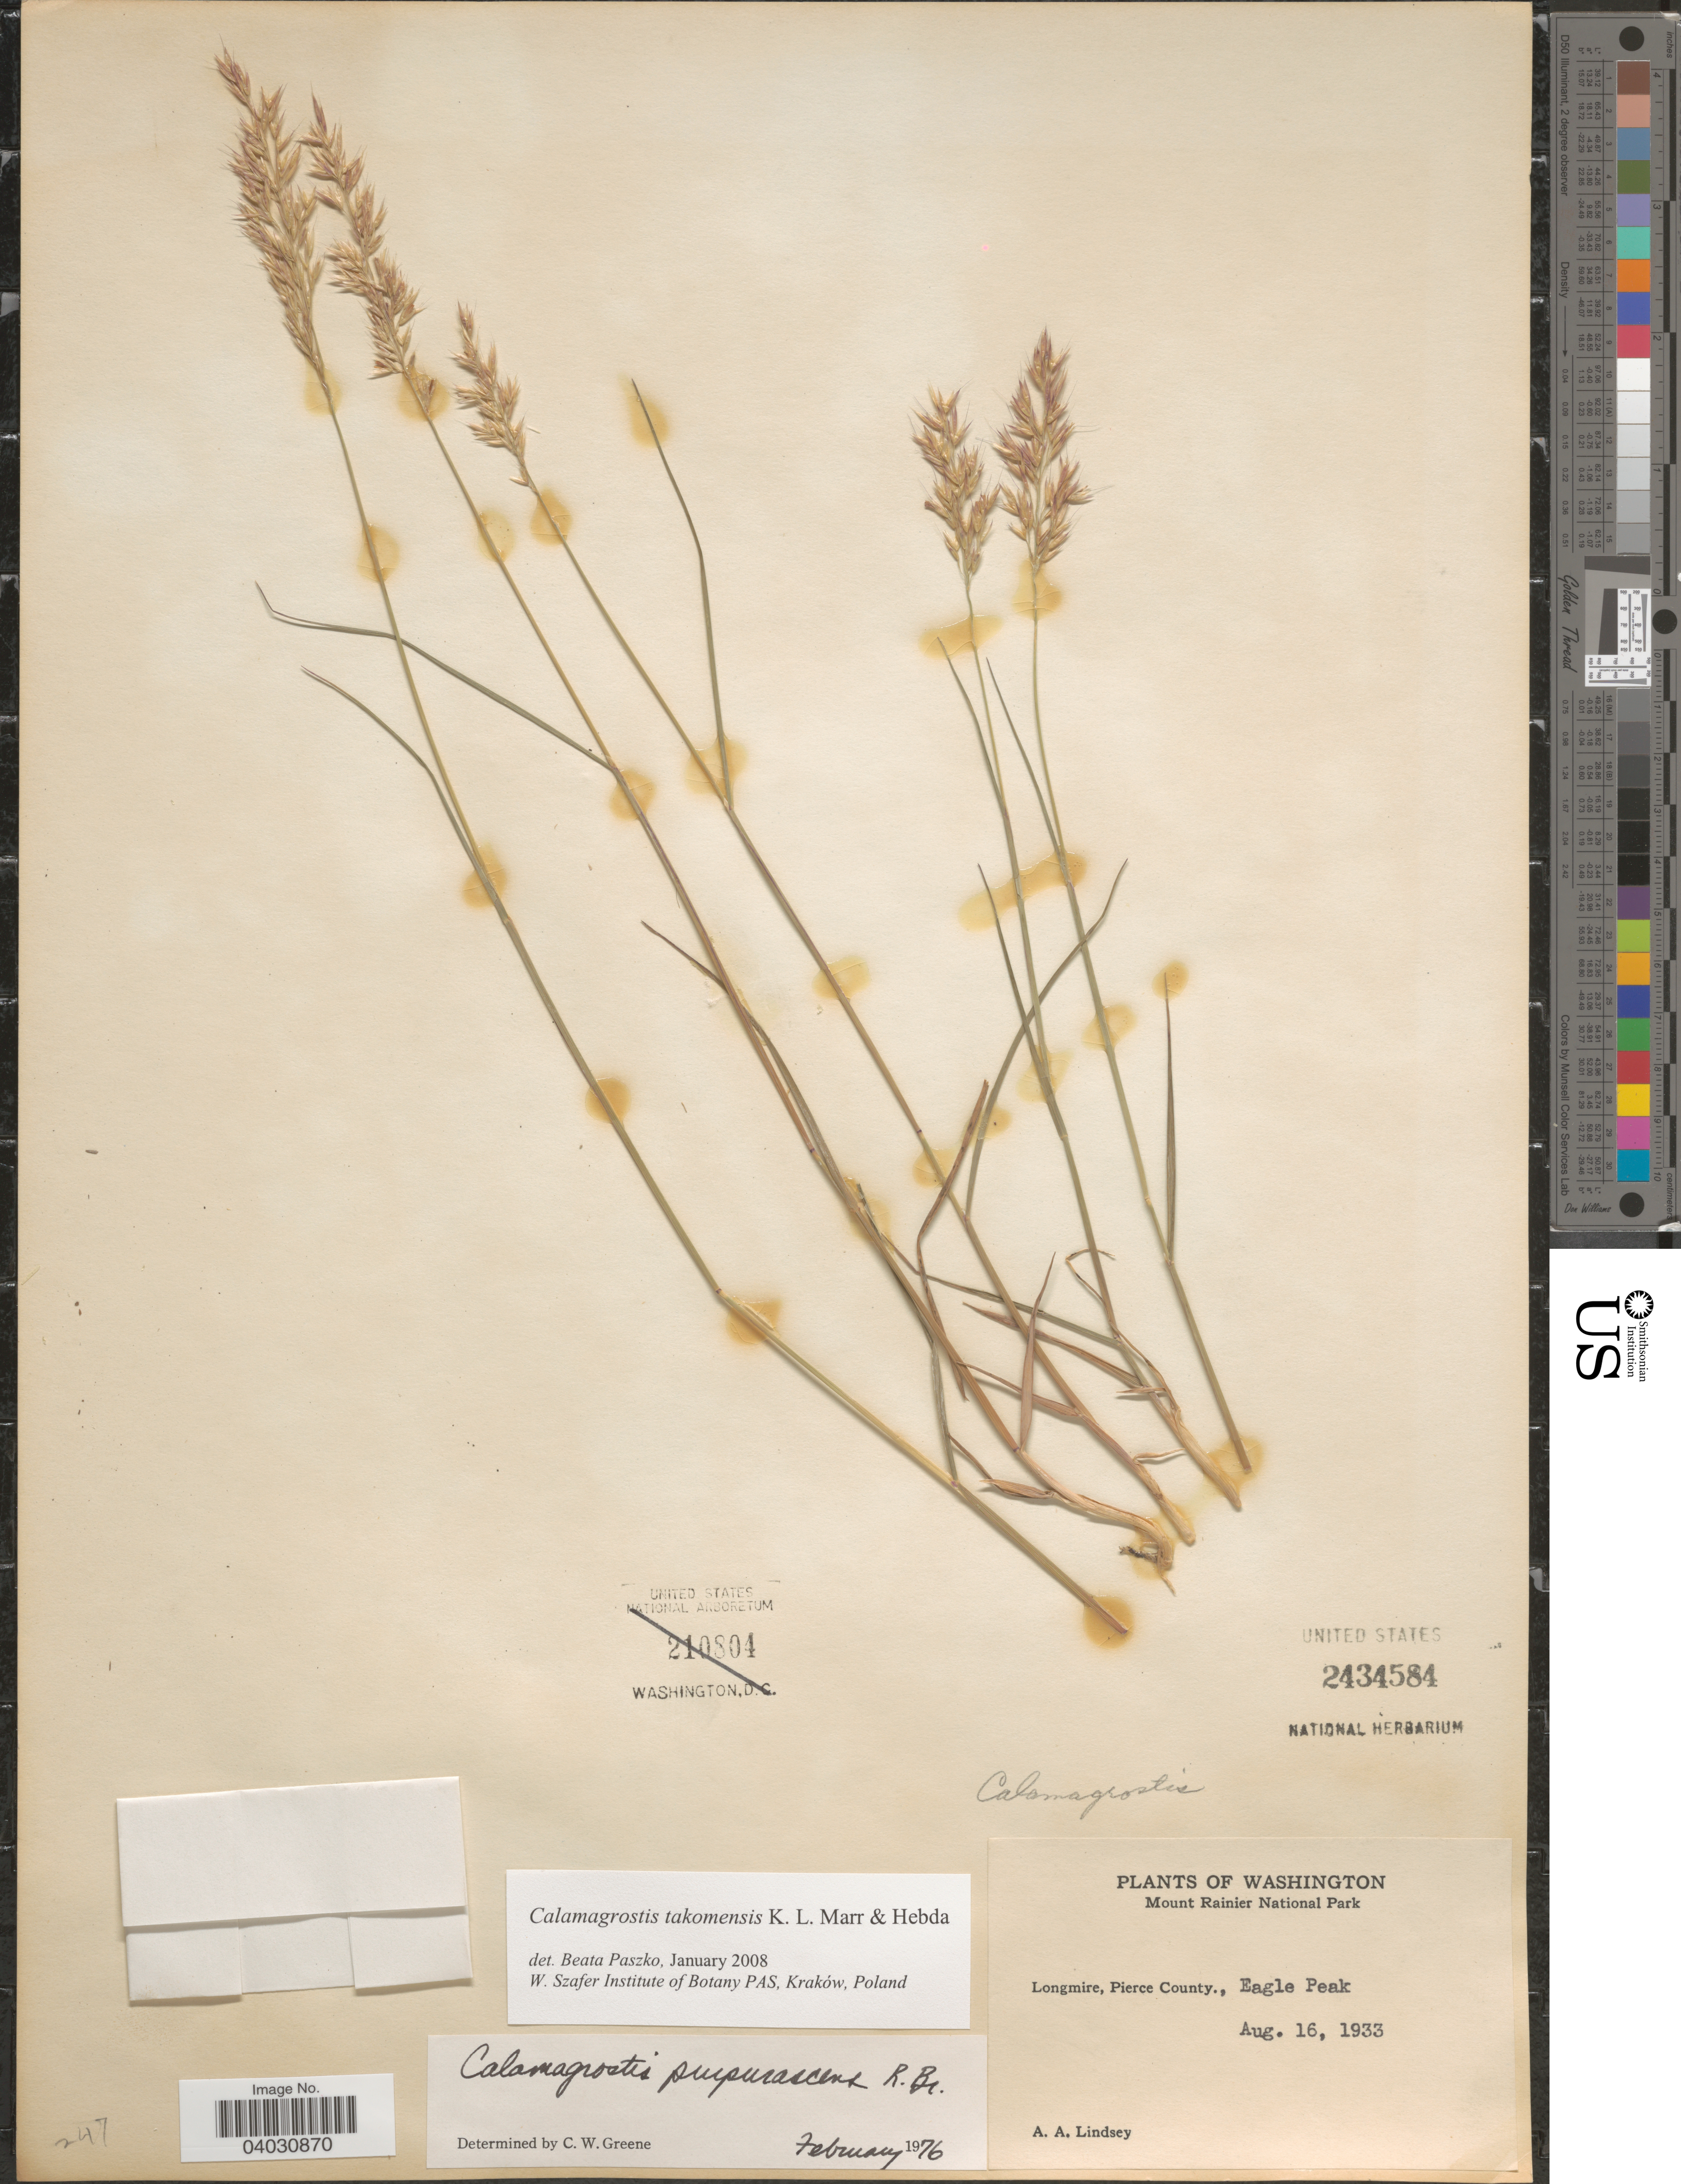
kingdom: Plantae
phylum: Tracheophyta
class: Liliopsida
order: Poales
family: Poaceae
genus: Calamagrostis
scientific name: Calamagrostis tacomensis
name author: K. Marr & Hebda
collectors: A. Lindsey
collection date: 1933-08-16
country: United States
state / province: Washington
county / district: Pierce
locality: Mount Rainier National Park. Longmire, Pierce County., Eagle Peak.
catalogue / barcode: US 2434584